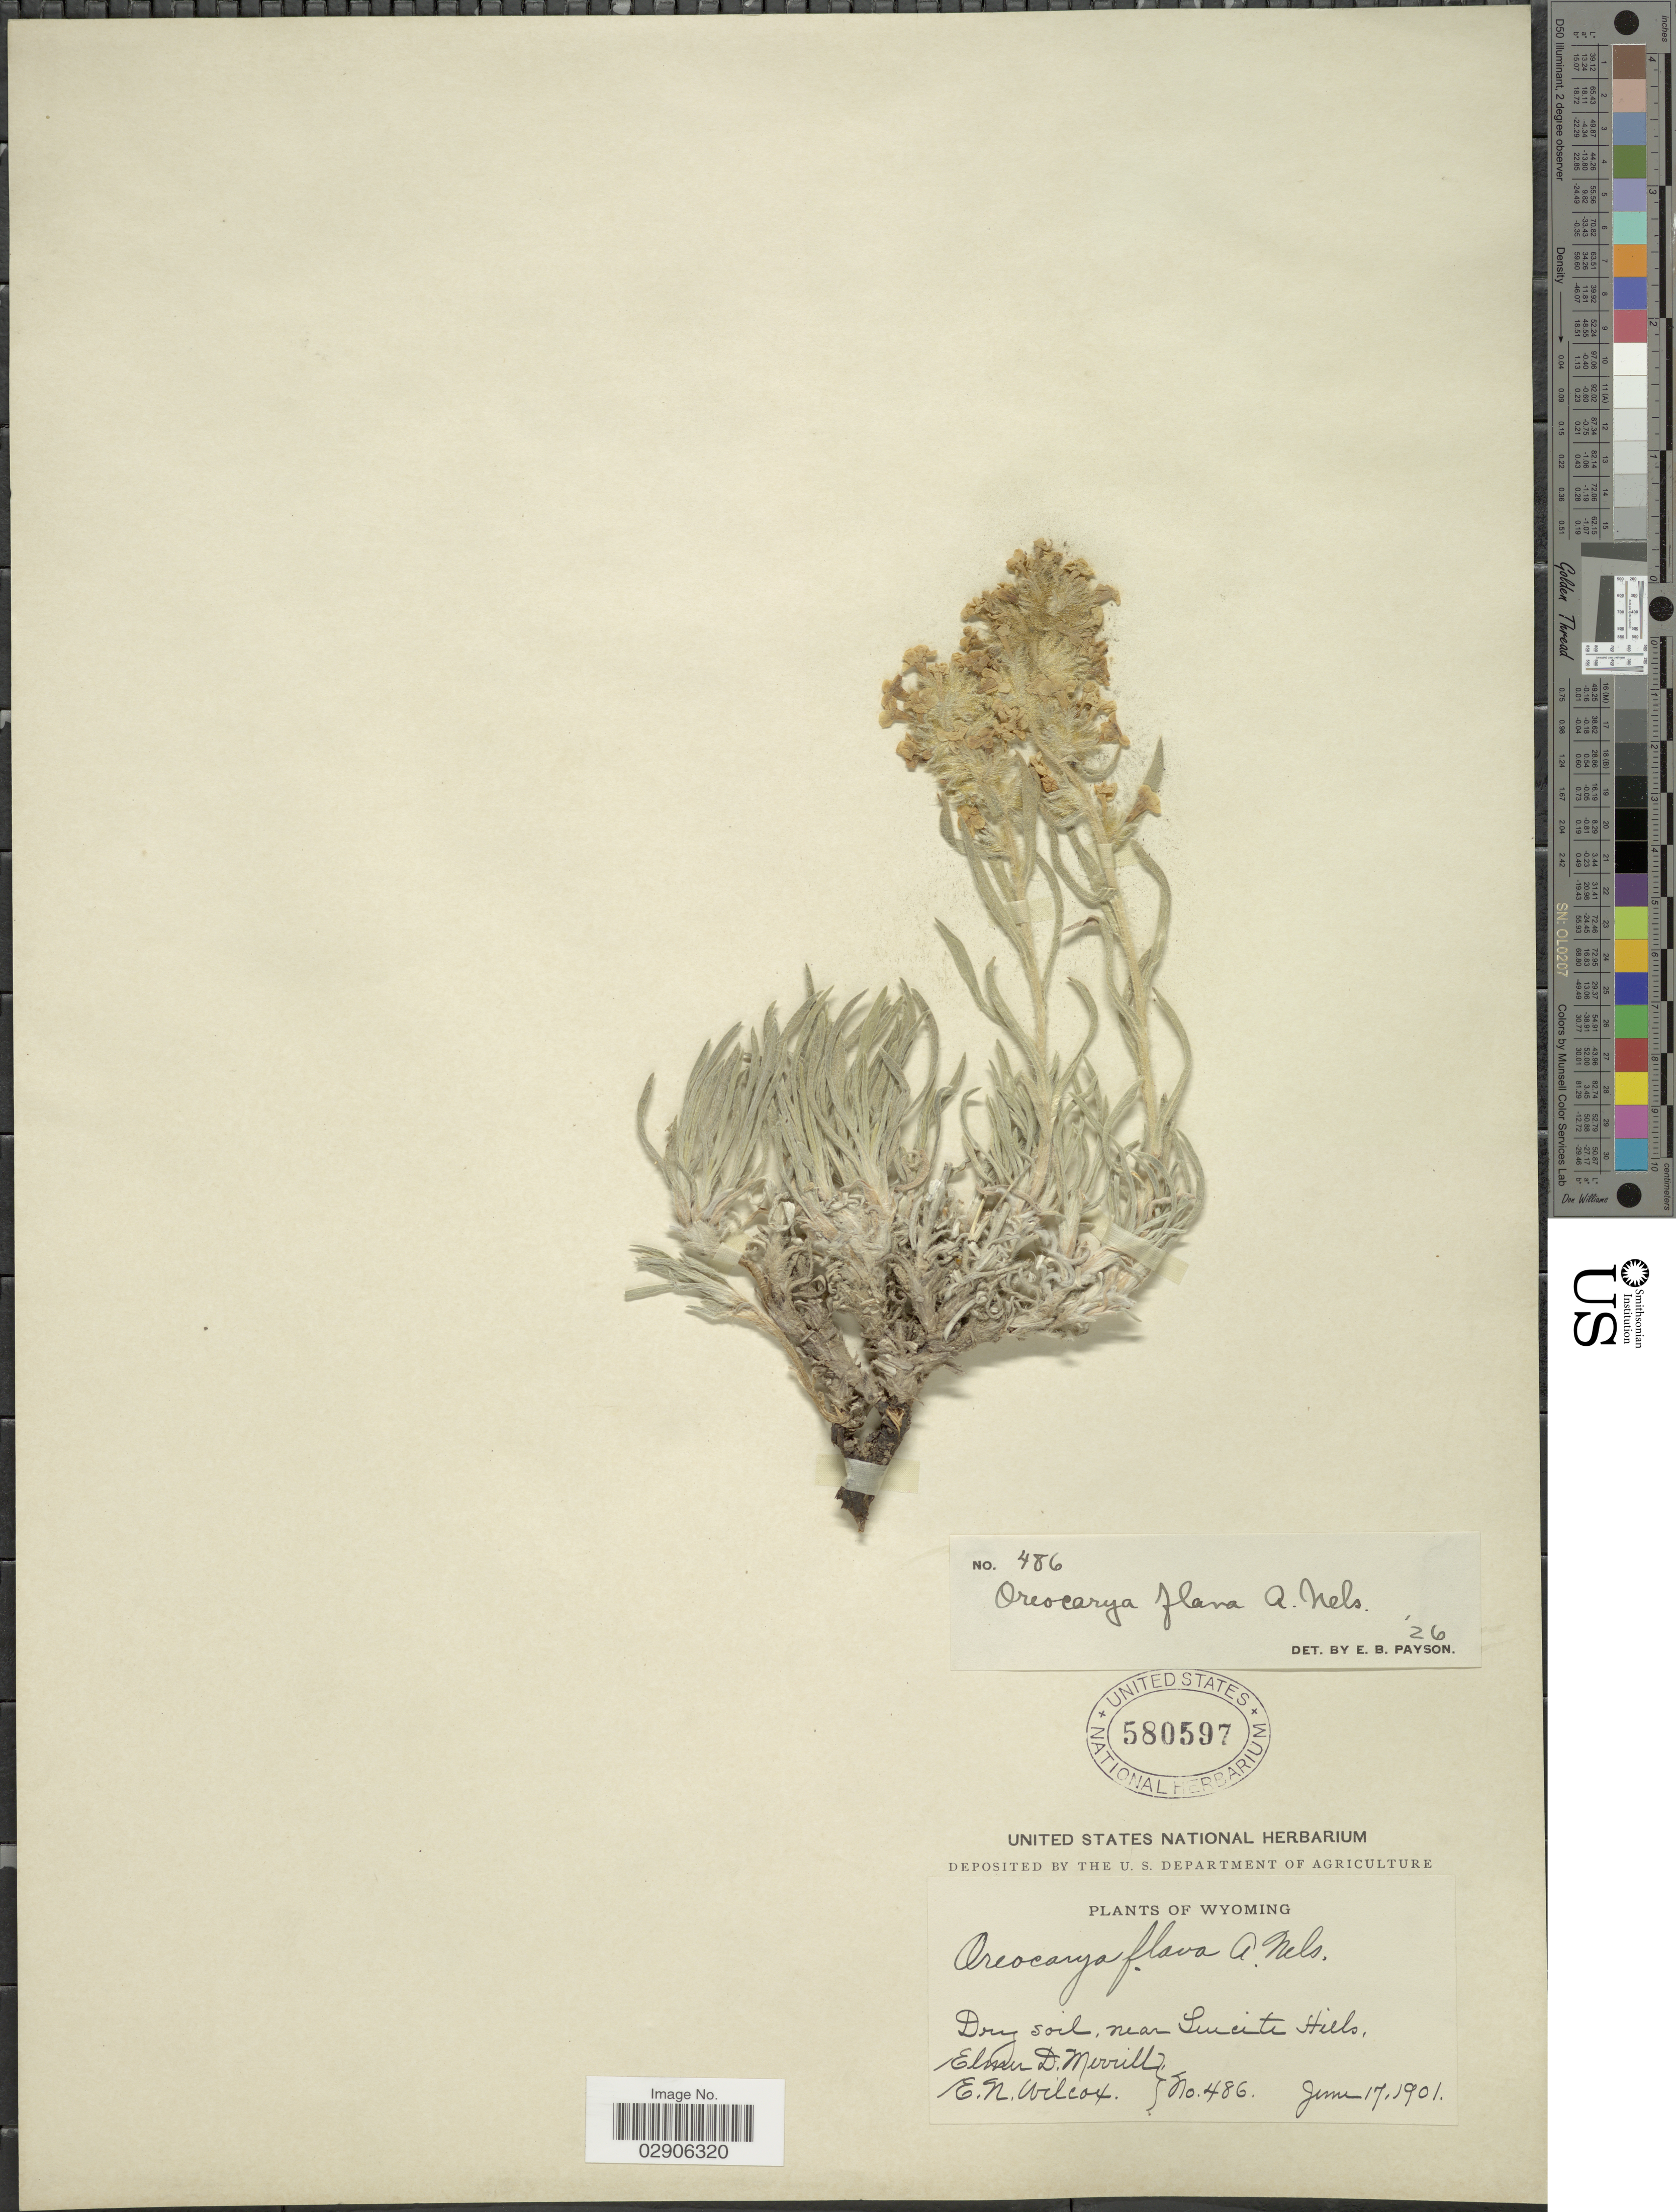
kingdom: Plantae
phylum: Tracheophyta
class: Magnoliopsida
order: Boraginales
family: Boraginaceae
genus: Oreocarya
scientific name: Oreocarya flava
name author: A. Nelson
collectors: E. D. Merrill & E. Wilcox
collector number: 486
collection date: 1901-06-17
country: United States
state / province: Wyoming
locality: Dry soil, near Suicite Hills.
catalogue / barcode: US 580597